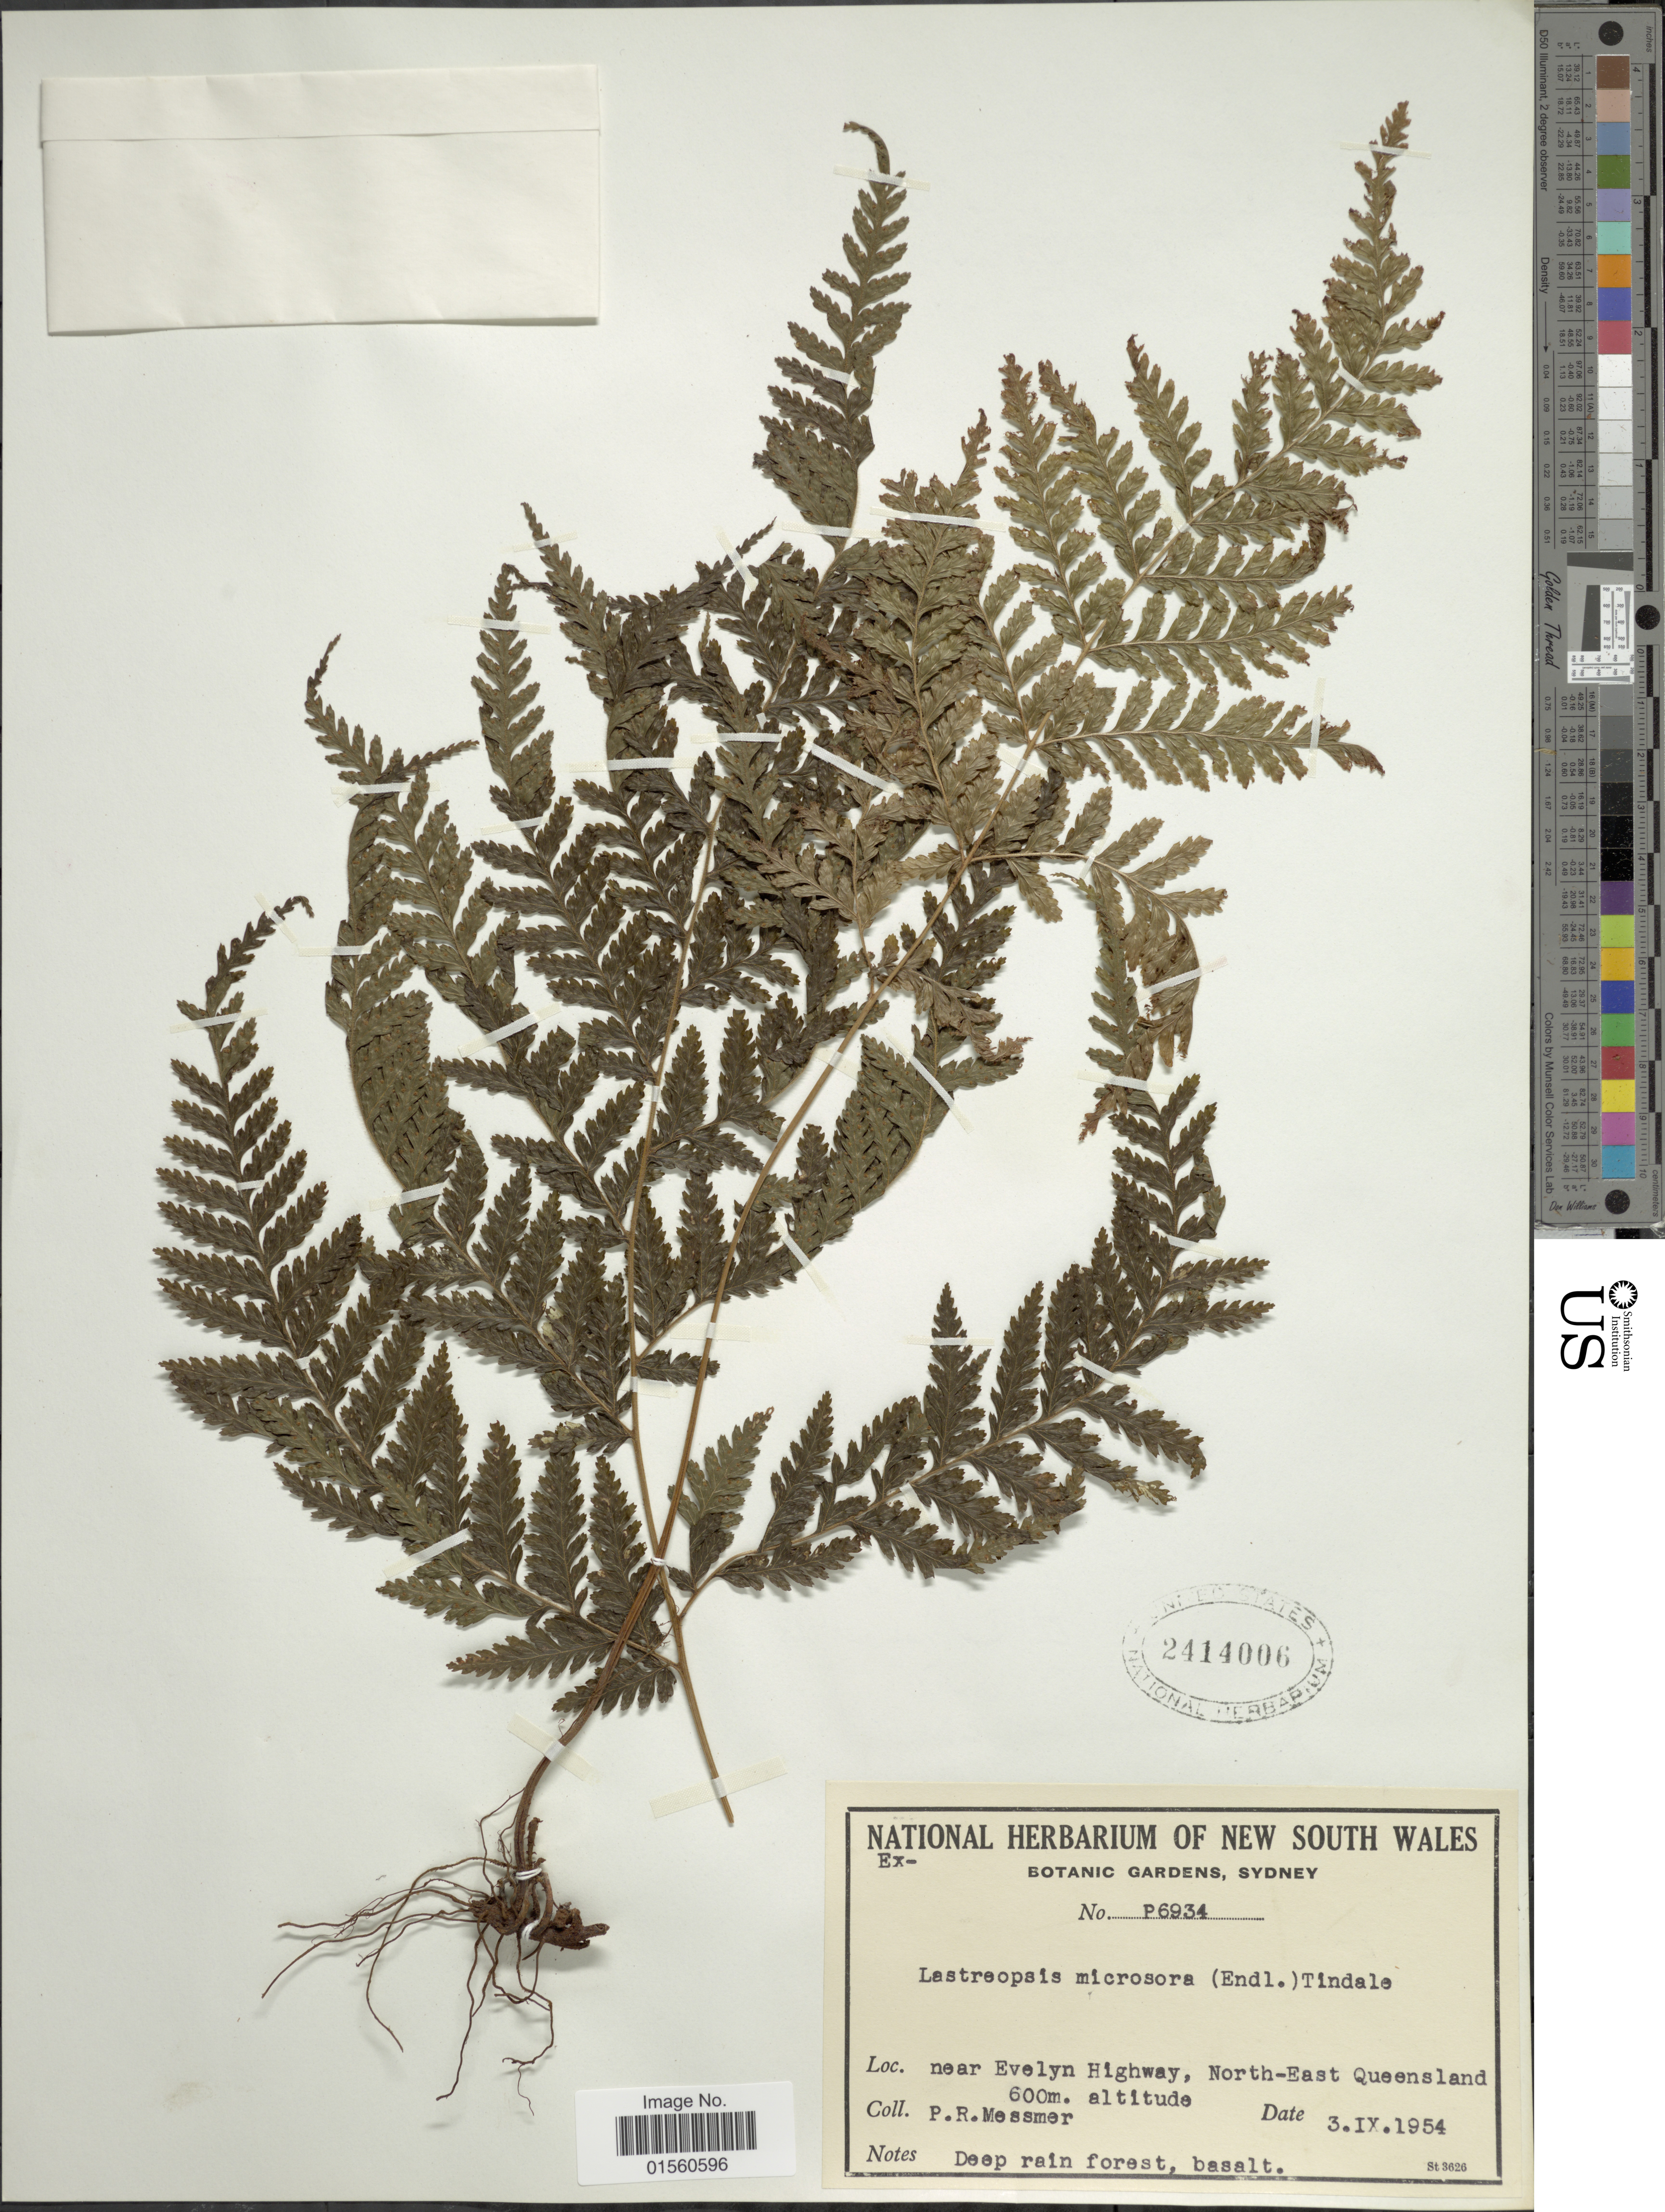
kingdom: Plantae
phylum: Tracheophyta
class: Polypodiopsida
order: Polypodiales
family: Dryopteridaceae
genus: Parapolystichum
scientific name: Parapolystichum microsorum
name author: (Endl.) Labiak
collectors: P. Messmer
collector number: P6934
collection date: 1954-09-03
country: Australia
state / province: Queensland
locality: Near Evelyn Highway, North-East Queensland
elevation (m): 600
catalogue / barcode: US 2414006